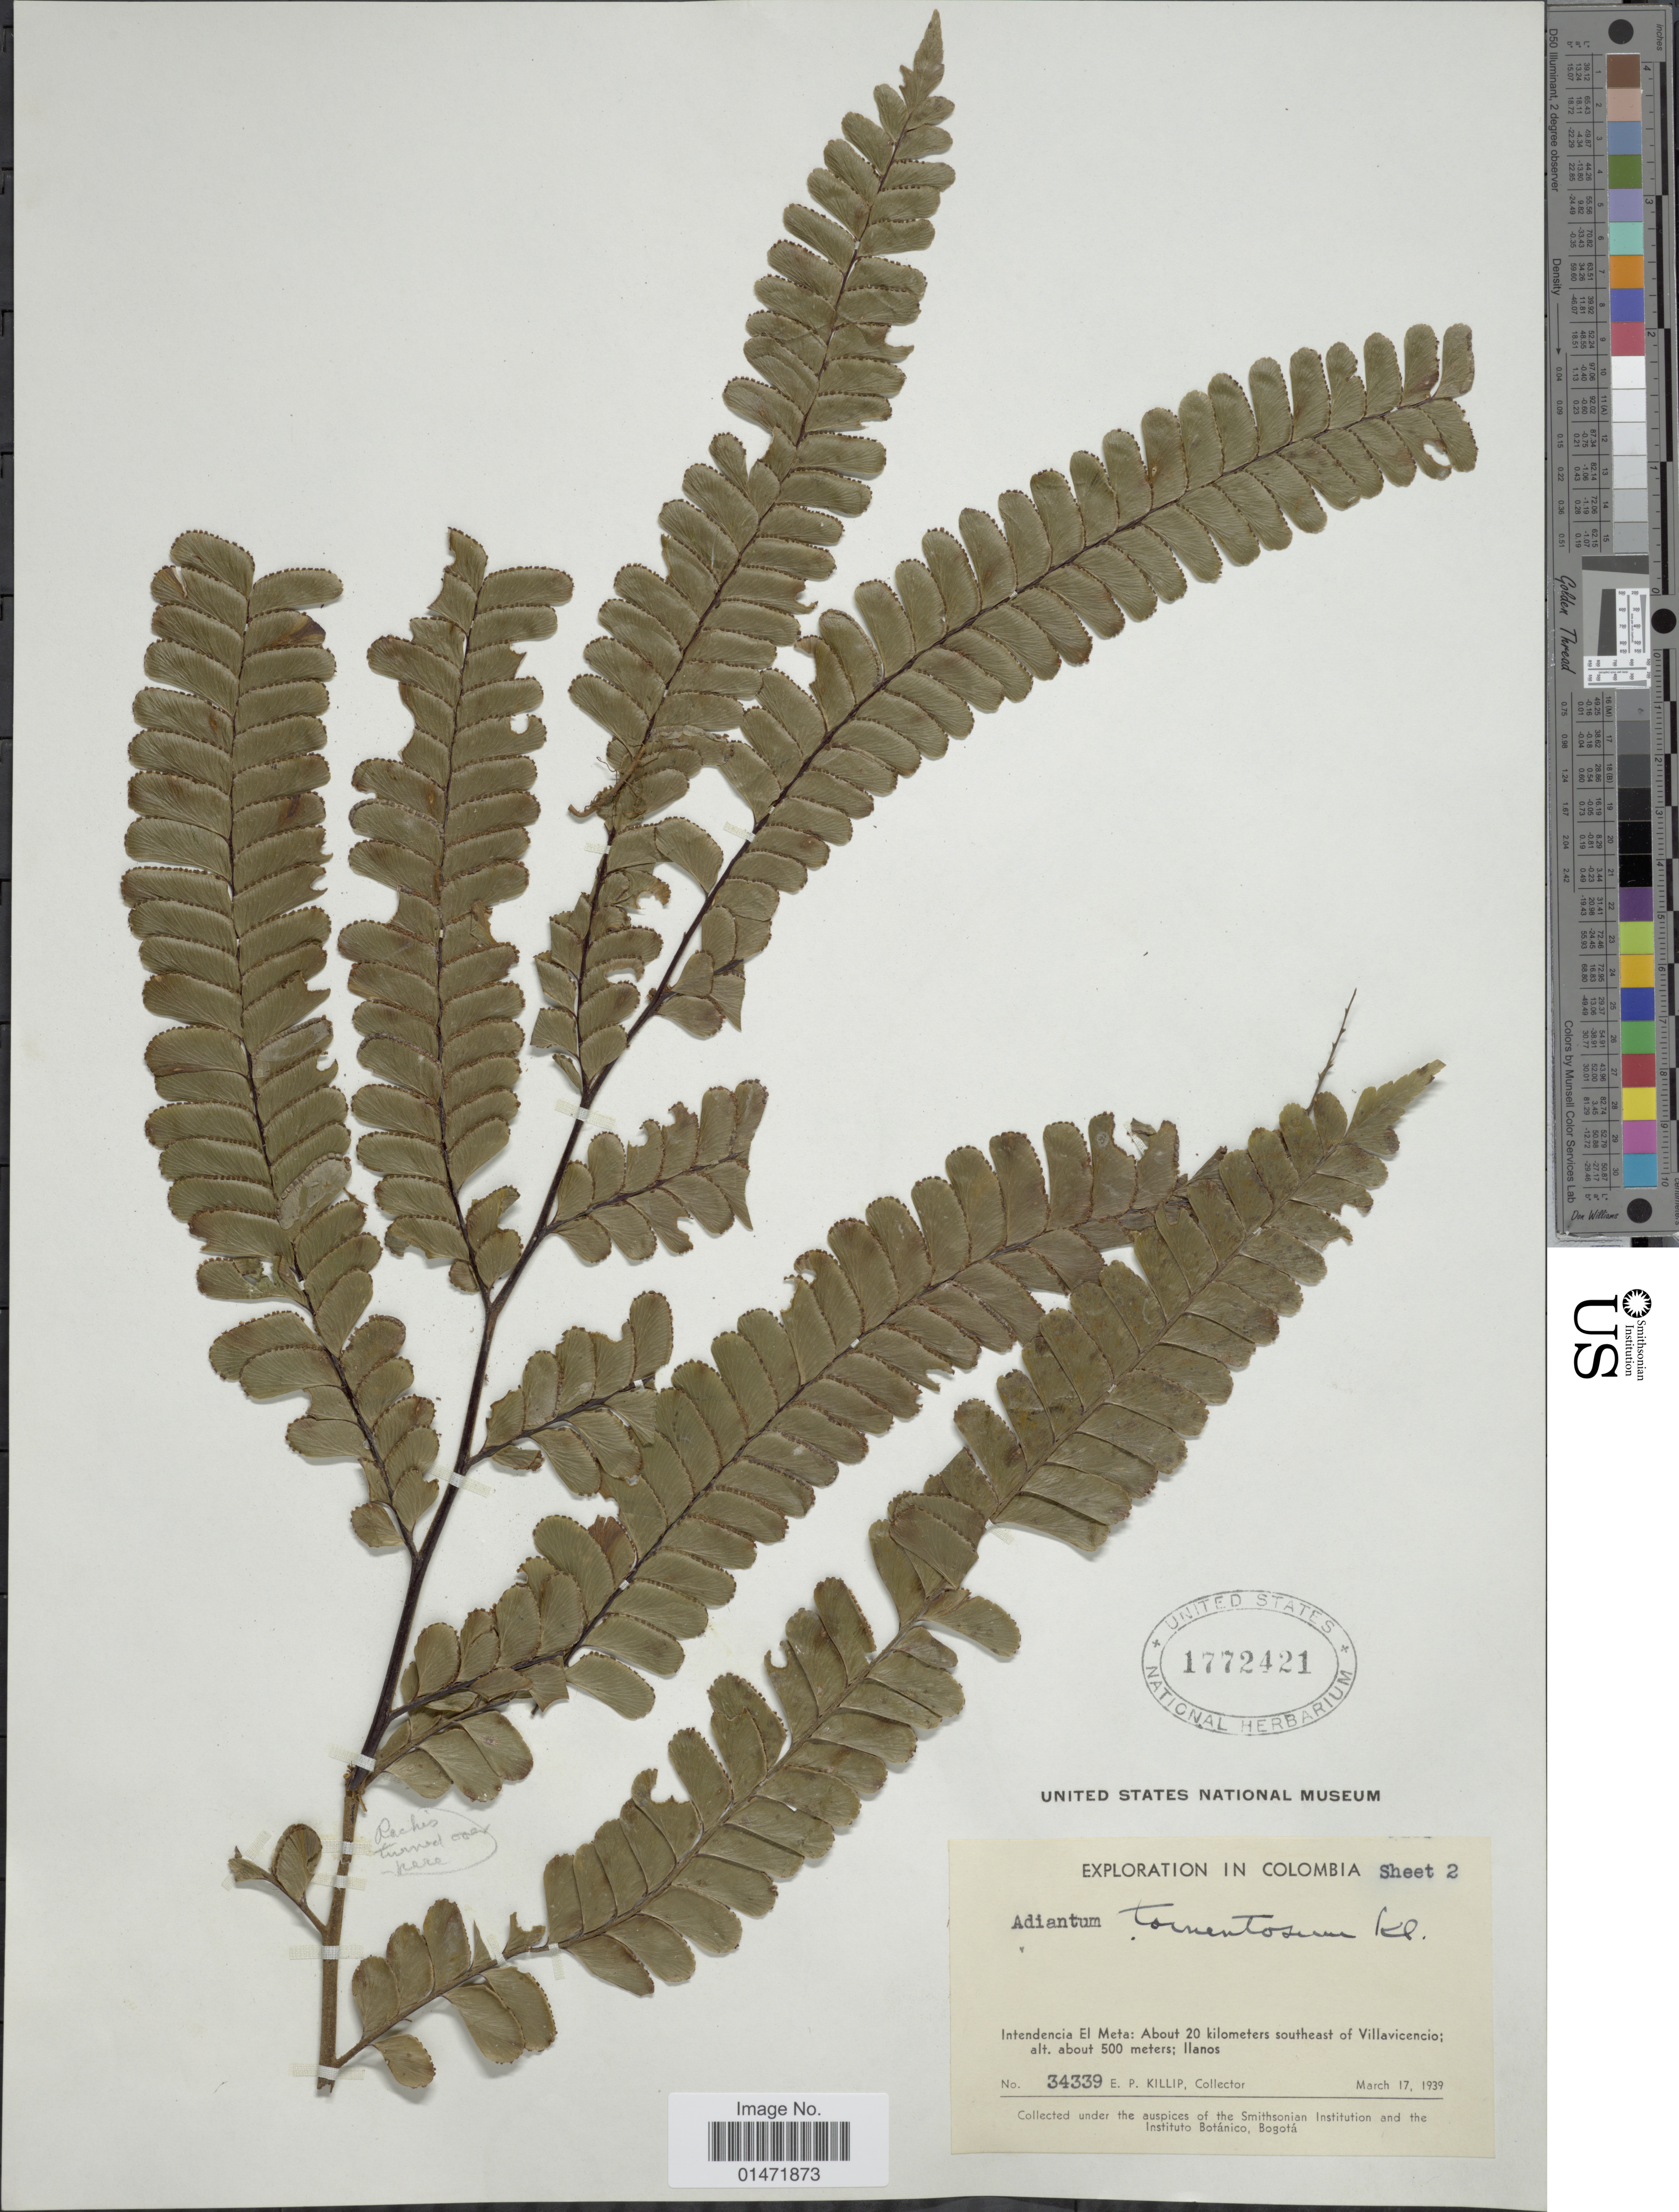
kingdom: Plantae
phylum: Tracheophyta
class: Polypodiopsida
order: Polypodiales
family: Pteridaceae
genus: Adiantum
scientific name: Adiantum tomentosum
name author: Klotzsch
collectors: E. P. Killip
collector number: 34339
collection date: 1939-03-17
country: Colombia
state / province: Meta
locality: About 20 kilometers southeast of Villavicencio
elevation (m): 500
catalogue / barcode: US 1772421